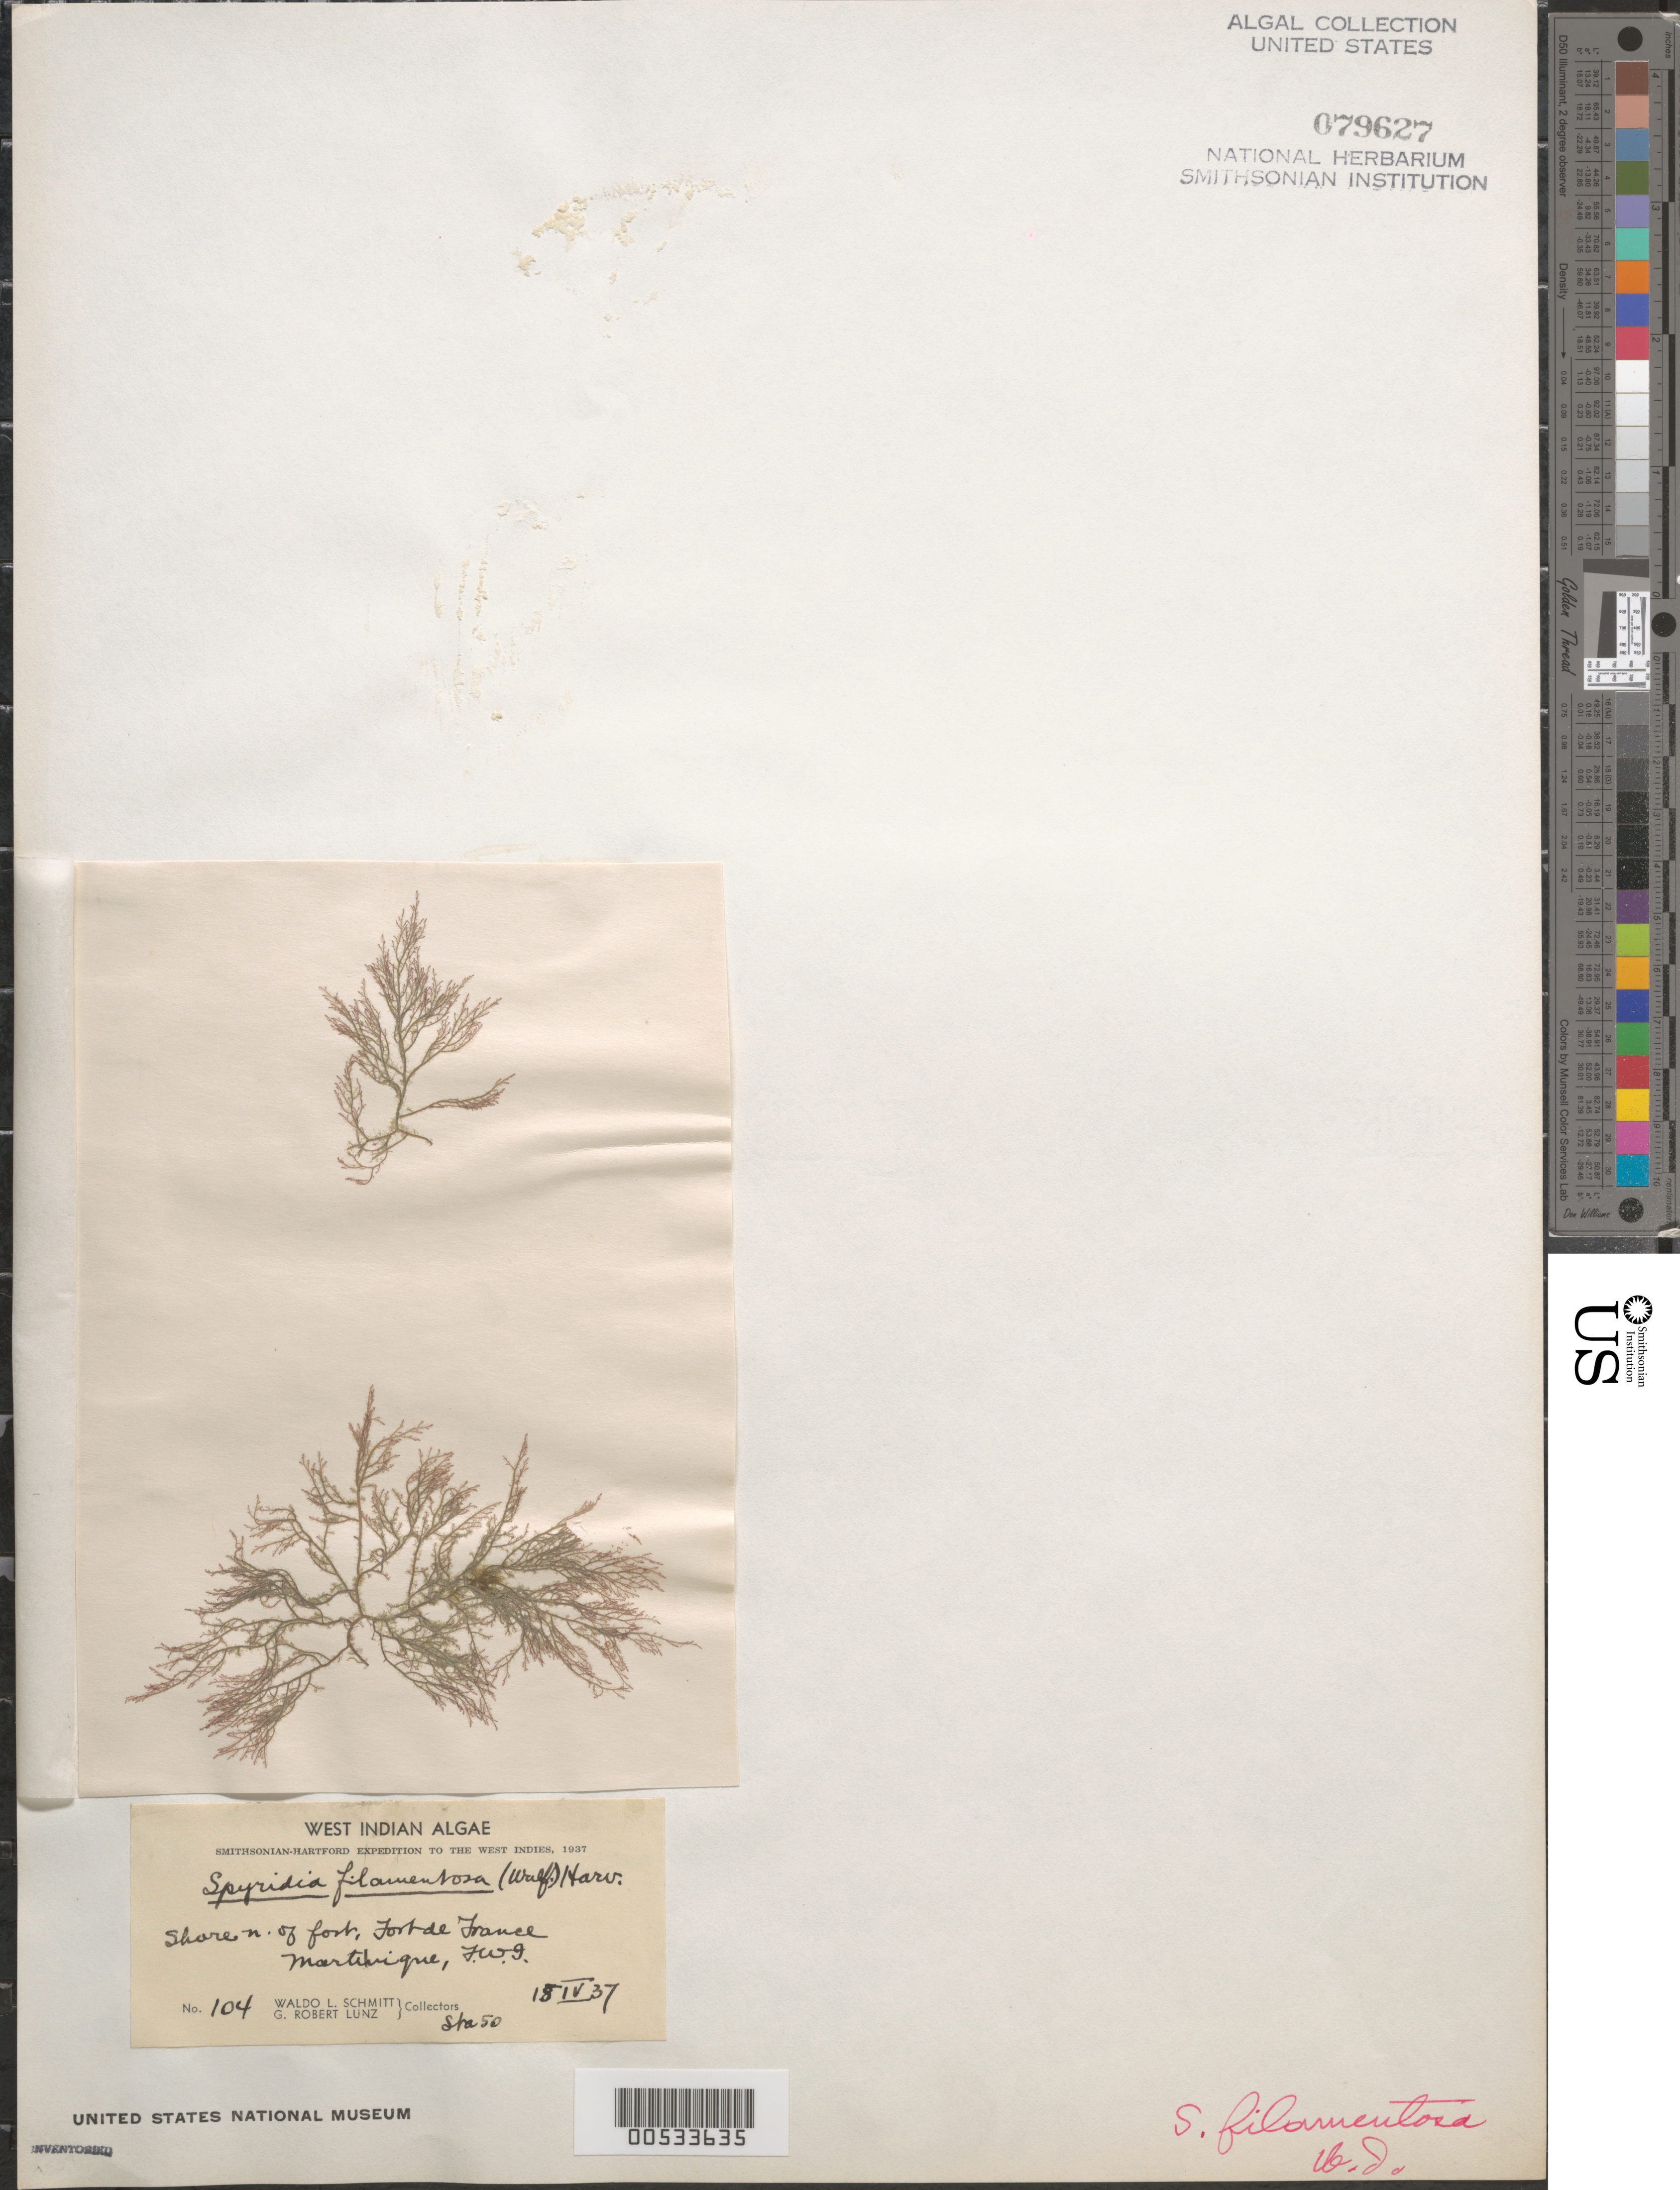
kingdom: Plantae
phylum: Rhodophyta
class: Florideophyceae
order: Ceramiales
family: Spyridiaceae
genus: Spyridia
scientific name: Spyridia filamentosa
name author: (Wulfen) Harv.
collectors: W. L. Schmitt & G. Lunz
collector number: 104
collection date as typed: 15 Apr 1937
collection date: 1937-04-15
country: Martinique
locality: Fort-de-France, north of fort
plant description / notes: Smithsonian-Hartford Expedition to the West Indies, 1937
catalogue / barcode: US 79627